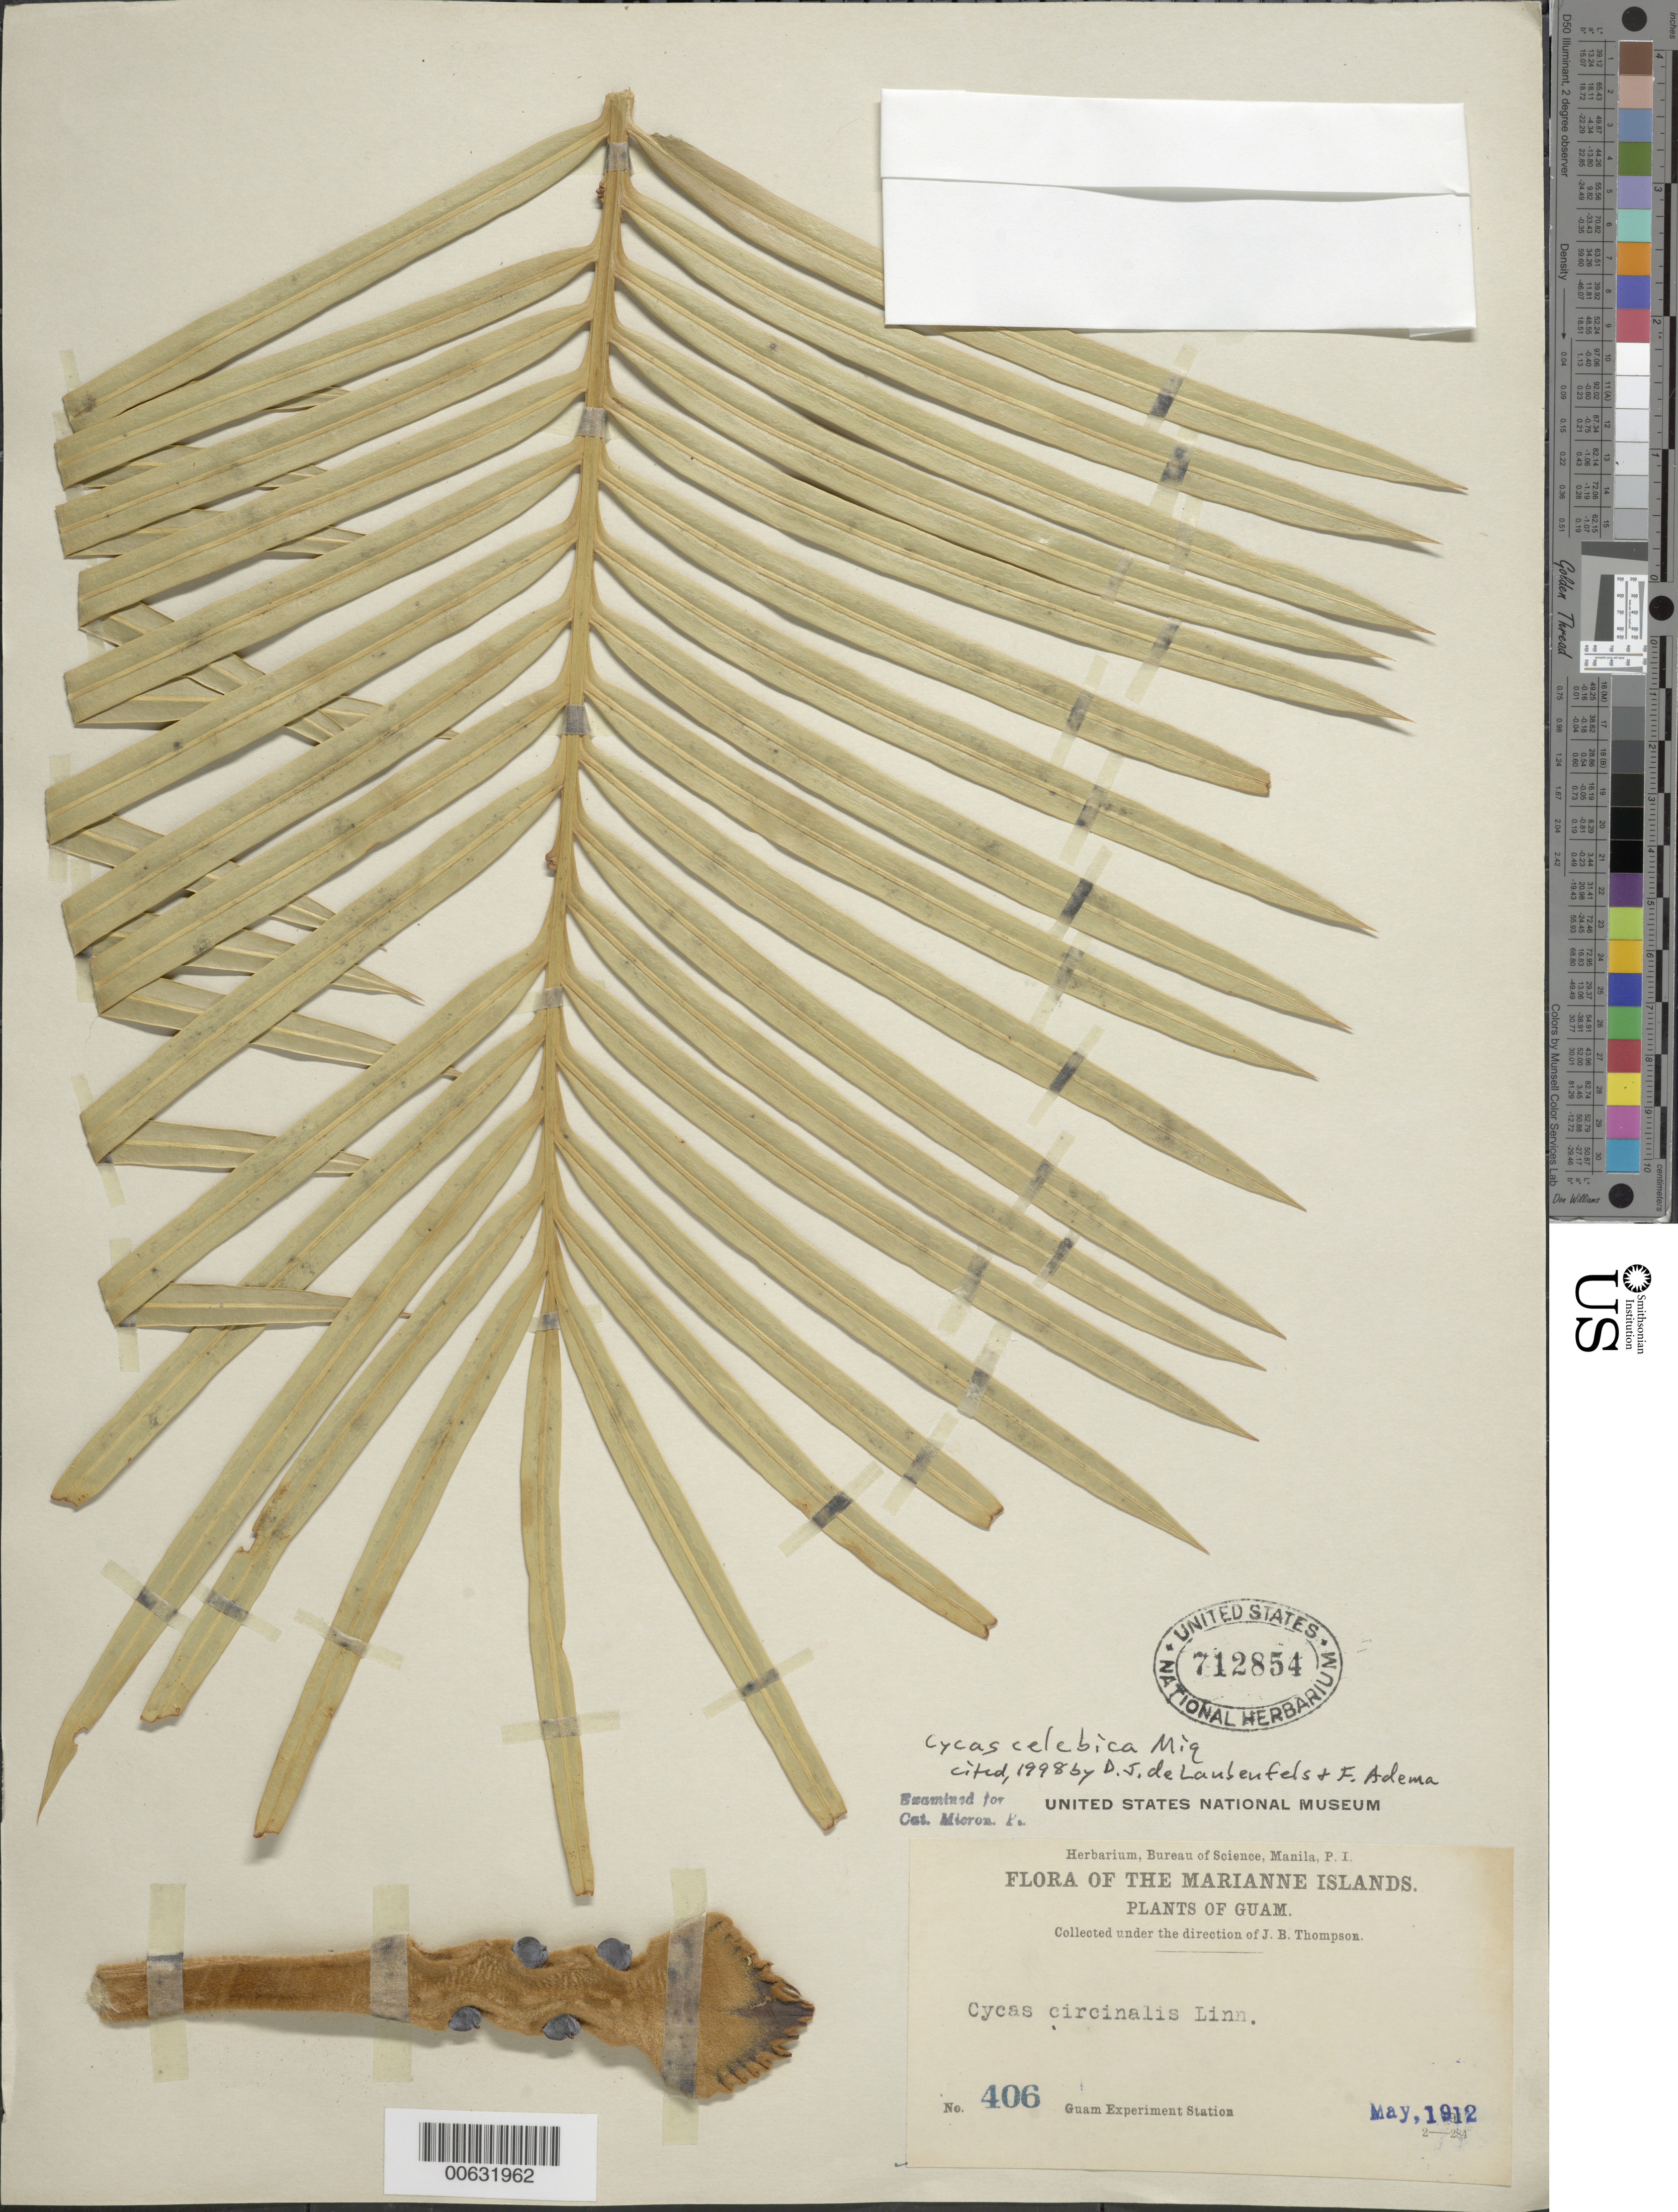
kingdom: Plantae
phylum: Tracheophyta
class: Cycadopsida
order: Cycadales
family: Cycadaceae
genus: Cycas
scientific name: Cycas celebica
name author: Miq.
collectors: J. B. Thompson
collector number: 406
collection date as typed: May 1912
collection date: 1912-05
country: Guam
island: Guam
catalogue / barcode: US 712854